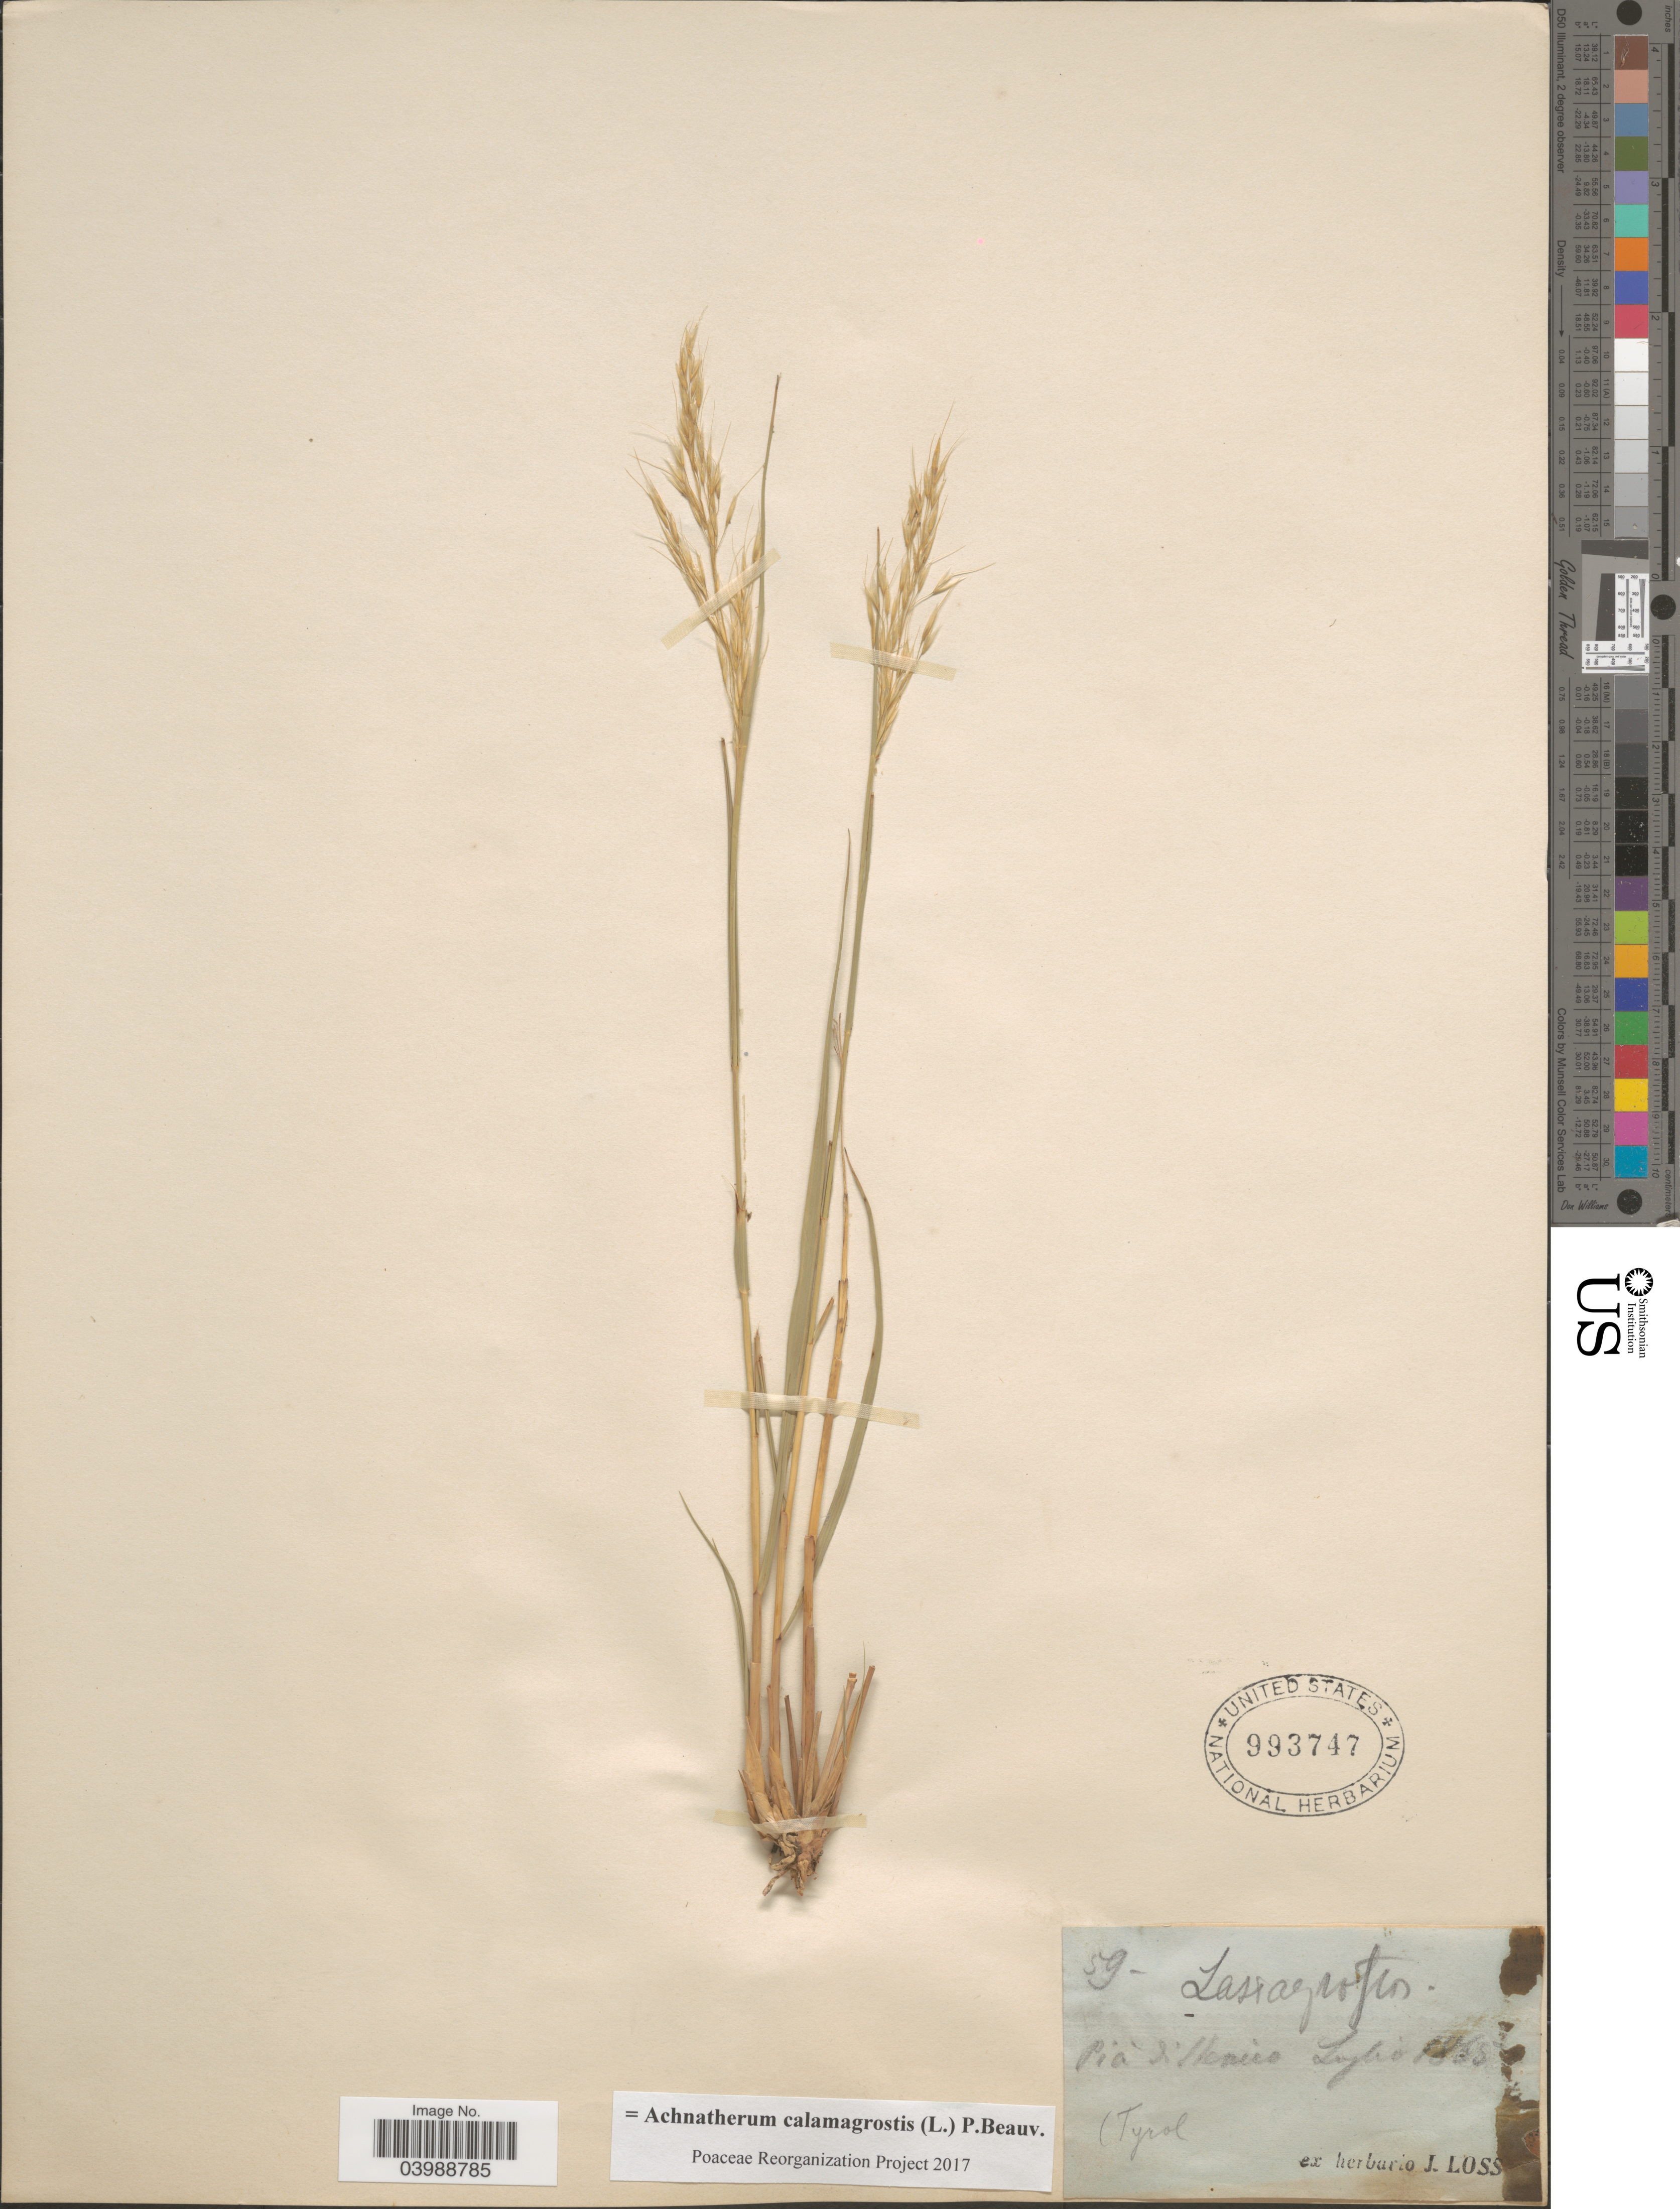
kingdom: Plantae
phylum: Tracheophyta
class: Liliopsida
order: Poales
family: Poaceae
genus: Achnatherum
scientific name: Achnatherum calamagrostis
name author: (L.) P. Beauv.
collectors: Ex herb. J. Loss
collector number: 59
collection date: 1865-07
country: Austria / Italy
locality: Pia sillenico. [interpreted] (Tyrol.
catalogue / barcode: US 993747